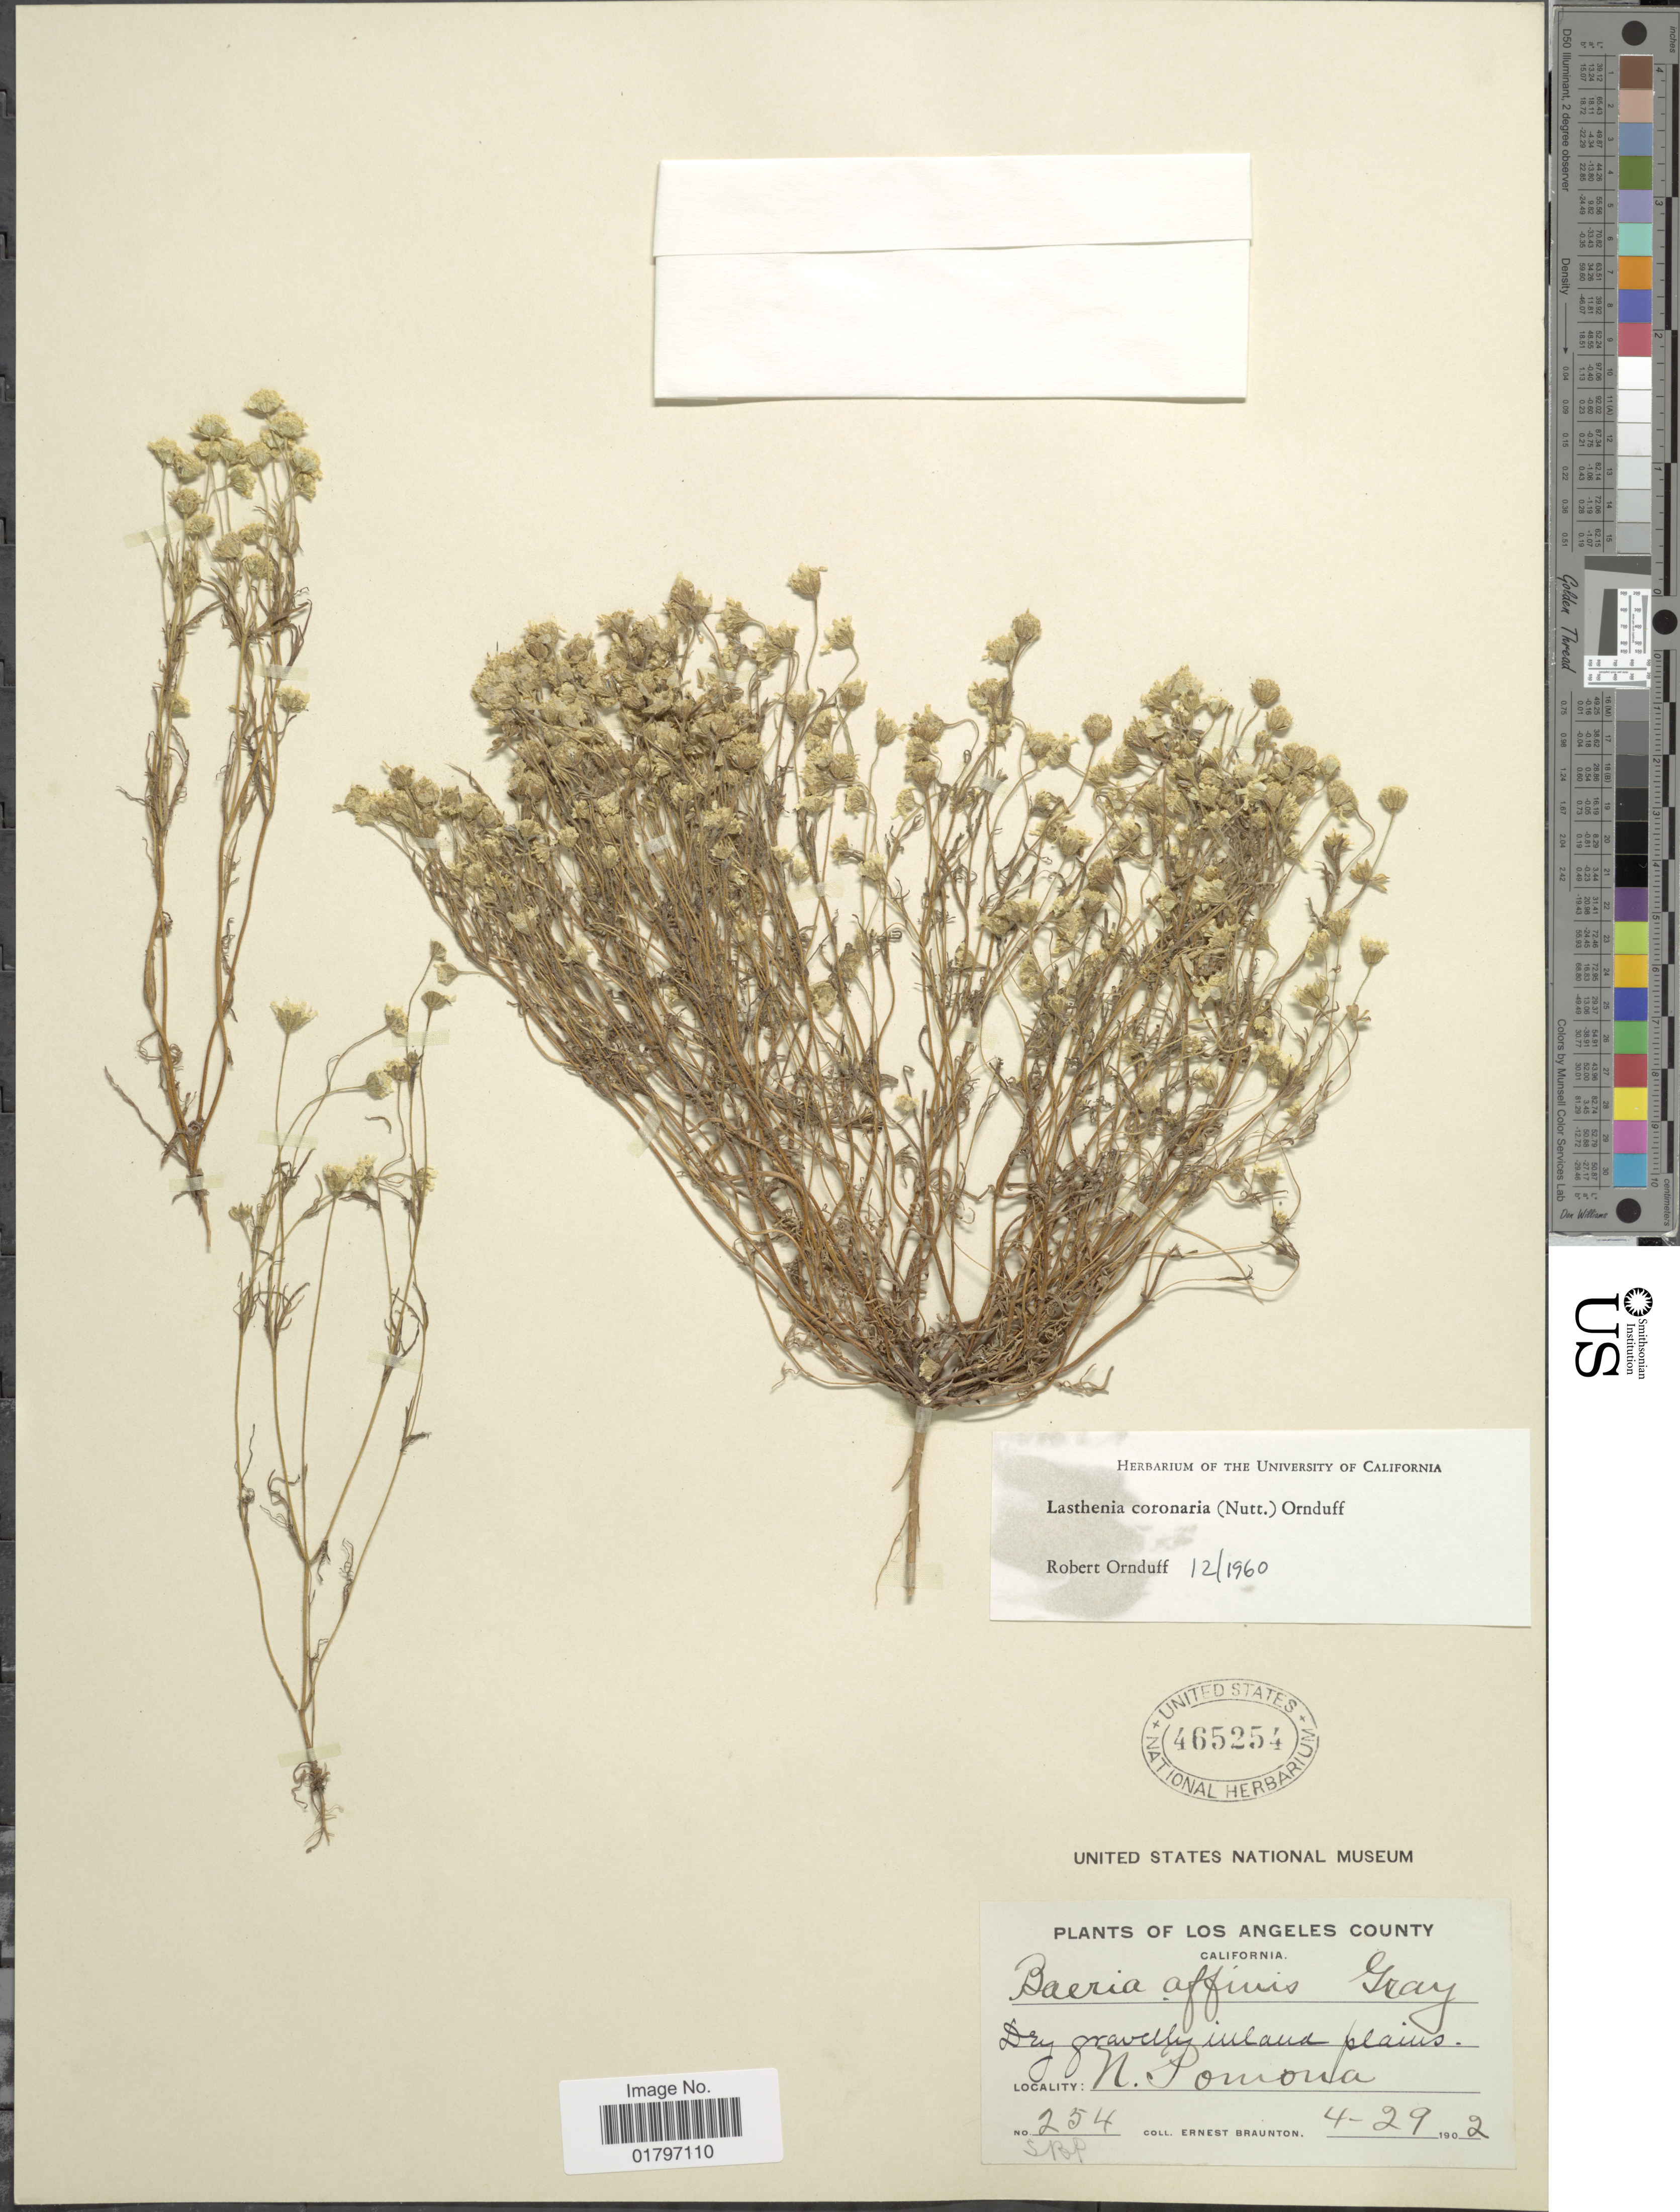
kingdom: Plantae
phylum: Tracheophyta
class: Magnoliopsida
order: Asterales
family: Asteraceae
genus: Lasthenia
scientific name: Lasthenia coronaria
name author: (Nutt.) Ornduff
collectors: E. Braunton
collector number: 254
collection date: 1902-04-29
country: United States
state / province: California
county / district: Los Angeles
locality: Los Angeles County. N. Pomona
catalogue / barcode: US 465254